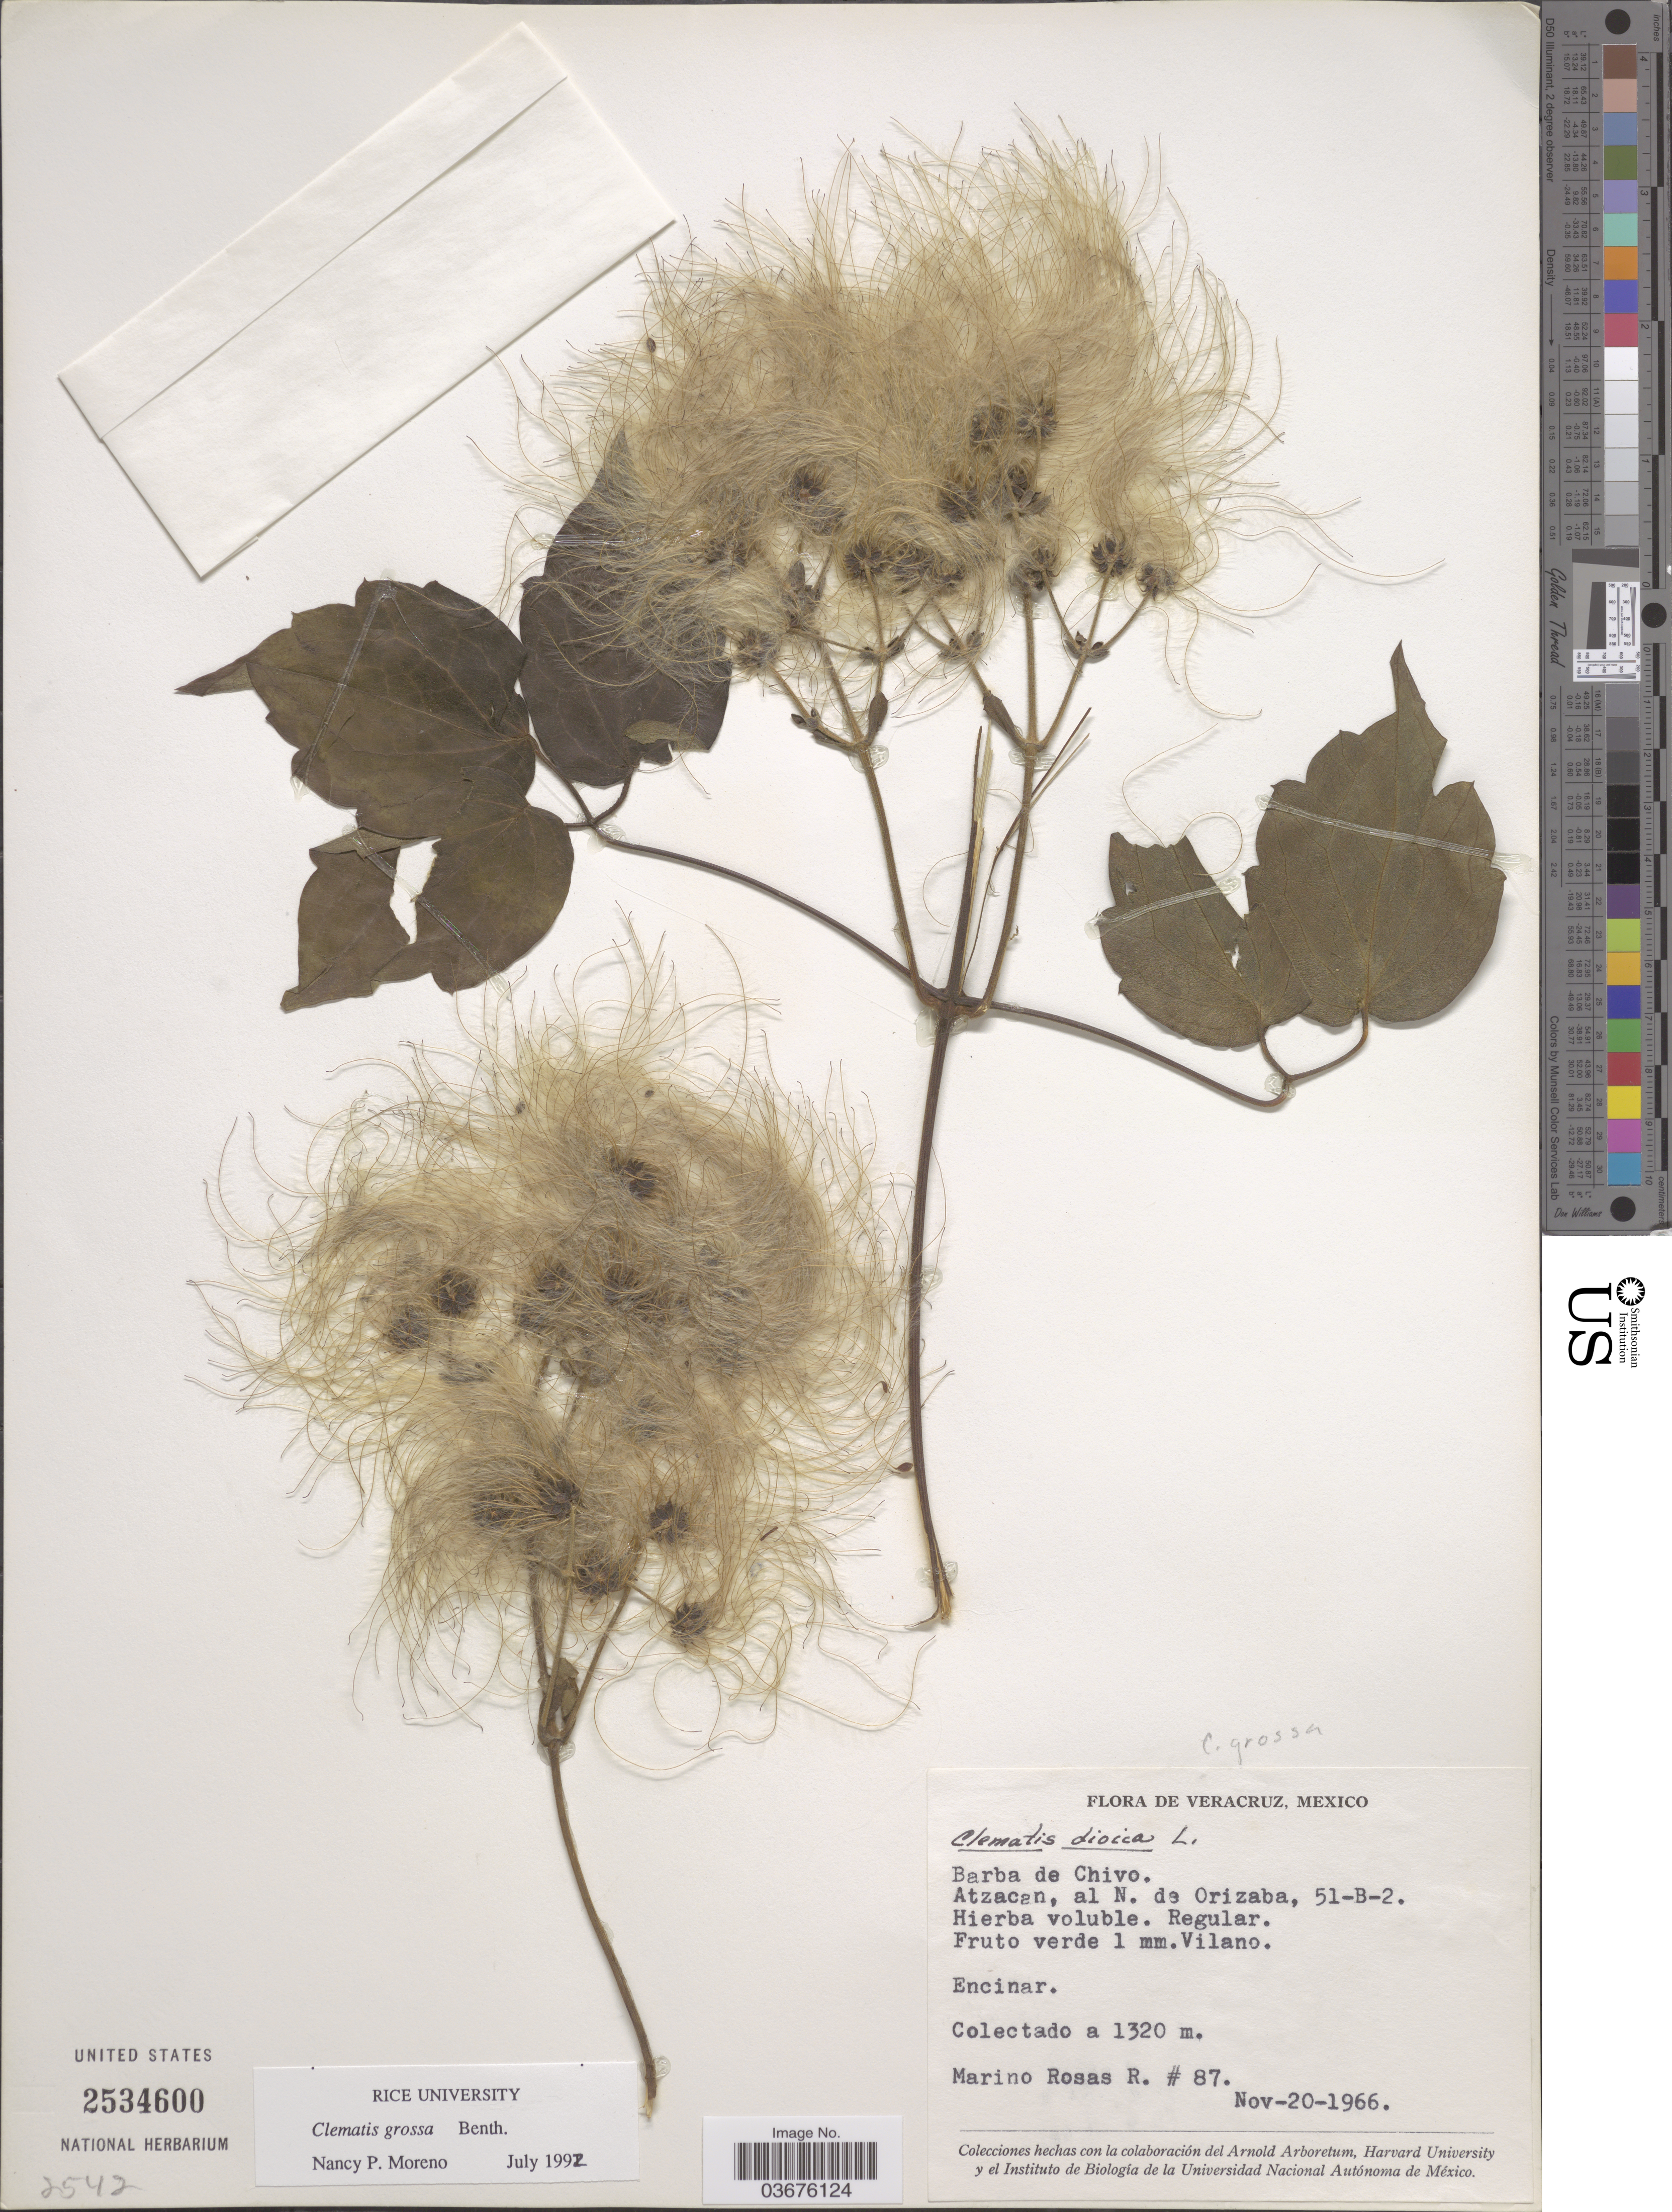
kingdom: Plantae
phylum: Tracheophyta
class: Magnoliopsida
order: Ranunculales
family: Ranunculaceae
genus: Clematis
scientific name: Clematis grossa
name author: Benth.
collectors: M. Rosas R.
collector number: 87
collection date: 1966-11-20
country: Mexico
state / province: Veracruz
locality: Veracruz. Barba de Chivo. Atzacan, al N. de Orizaba, 51-B-2.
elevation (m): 1320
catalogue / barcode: US 2534600